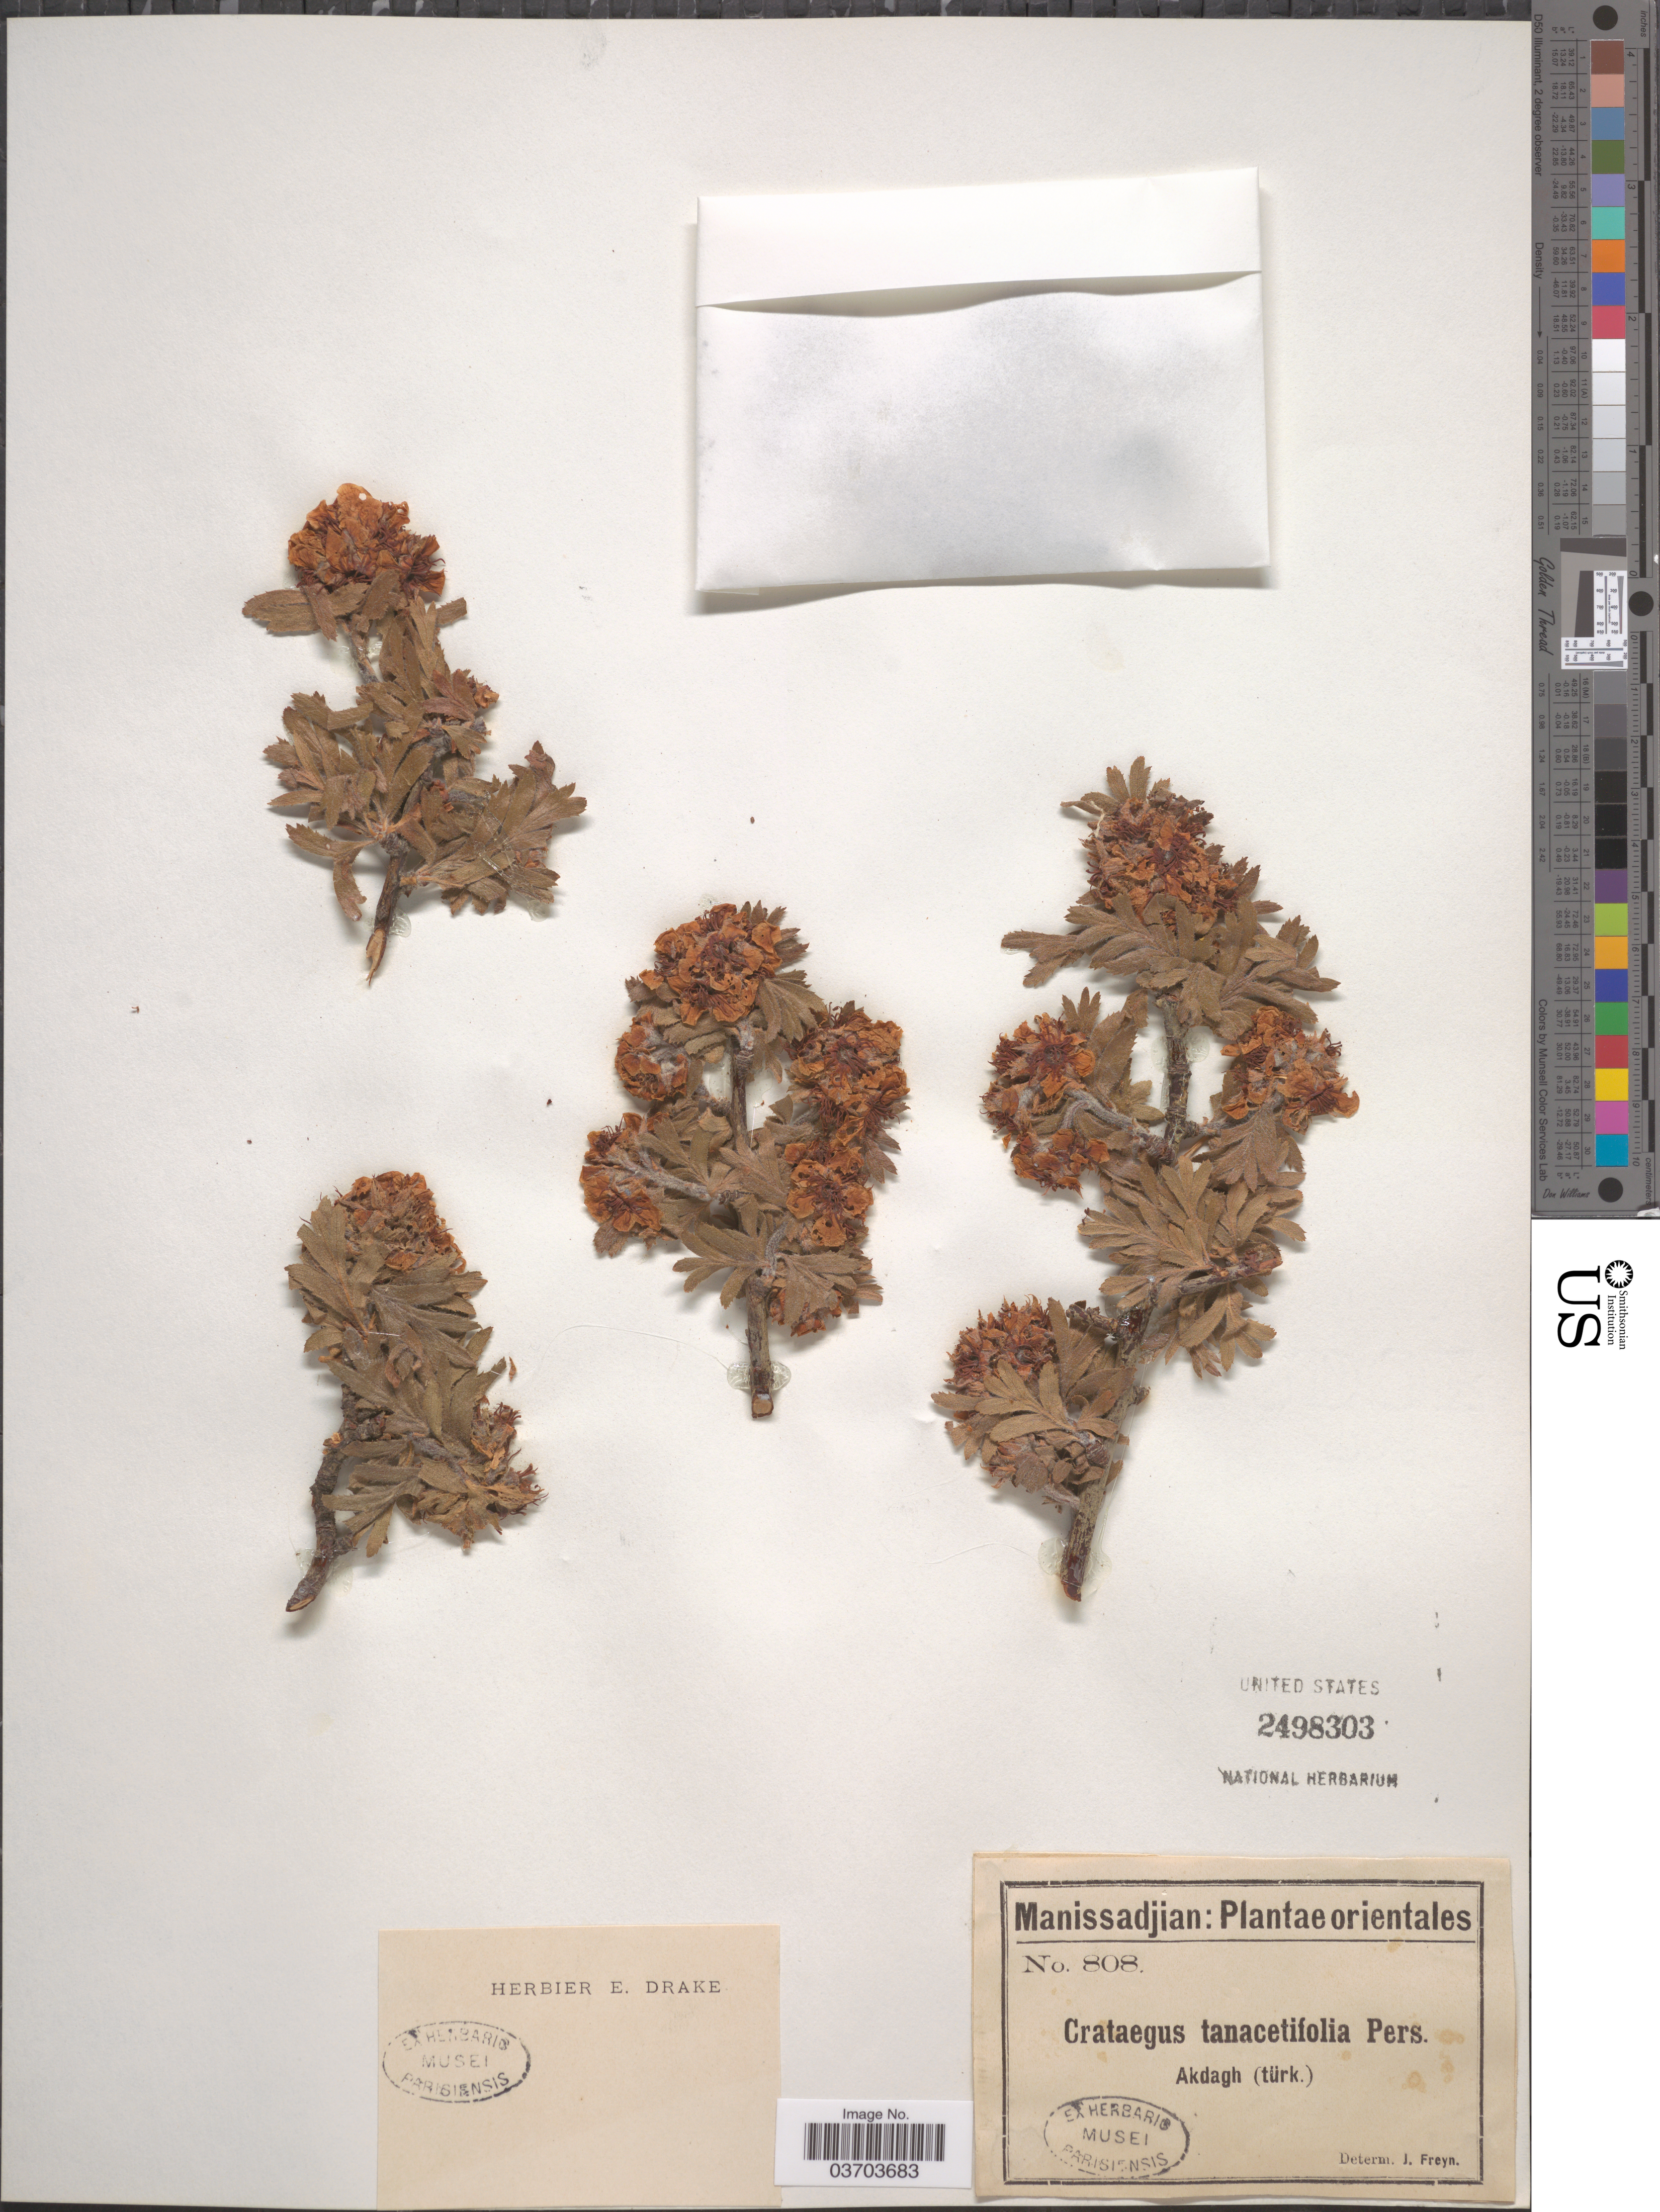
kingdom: Plantae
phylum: Tracheophyta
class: Magnoliopsida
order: Rosales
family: Rosaceae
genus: Crataegus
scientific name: Crataegus tanacetifolia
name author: (Poir.) Pers.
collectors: -. Manissadjian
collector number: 808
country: Turkey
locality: Orientales. Akdagh (türk.).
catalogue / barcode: US 2498303